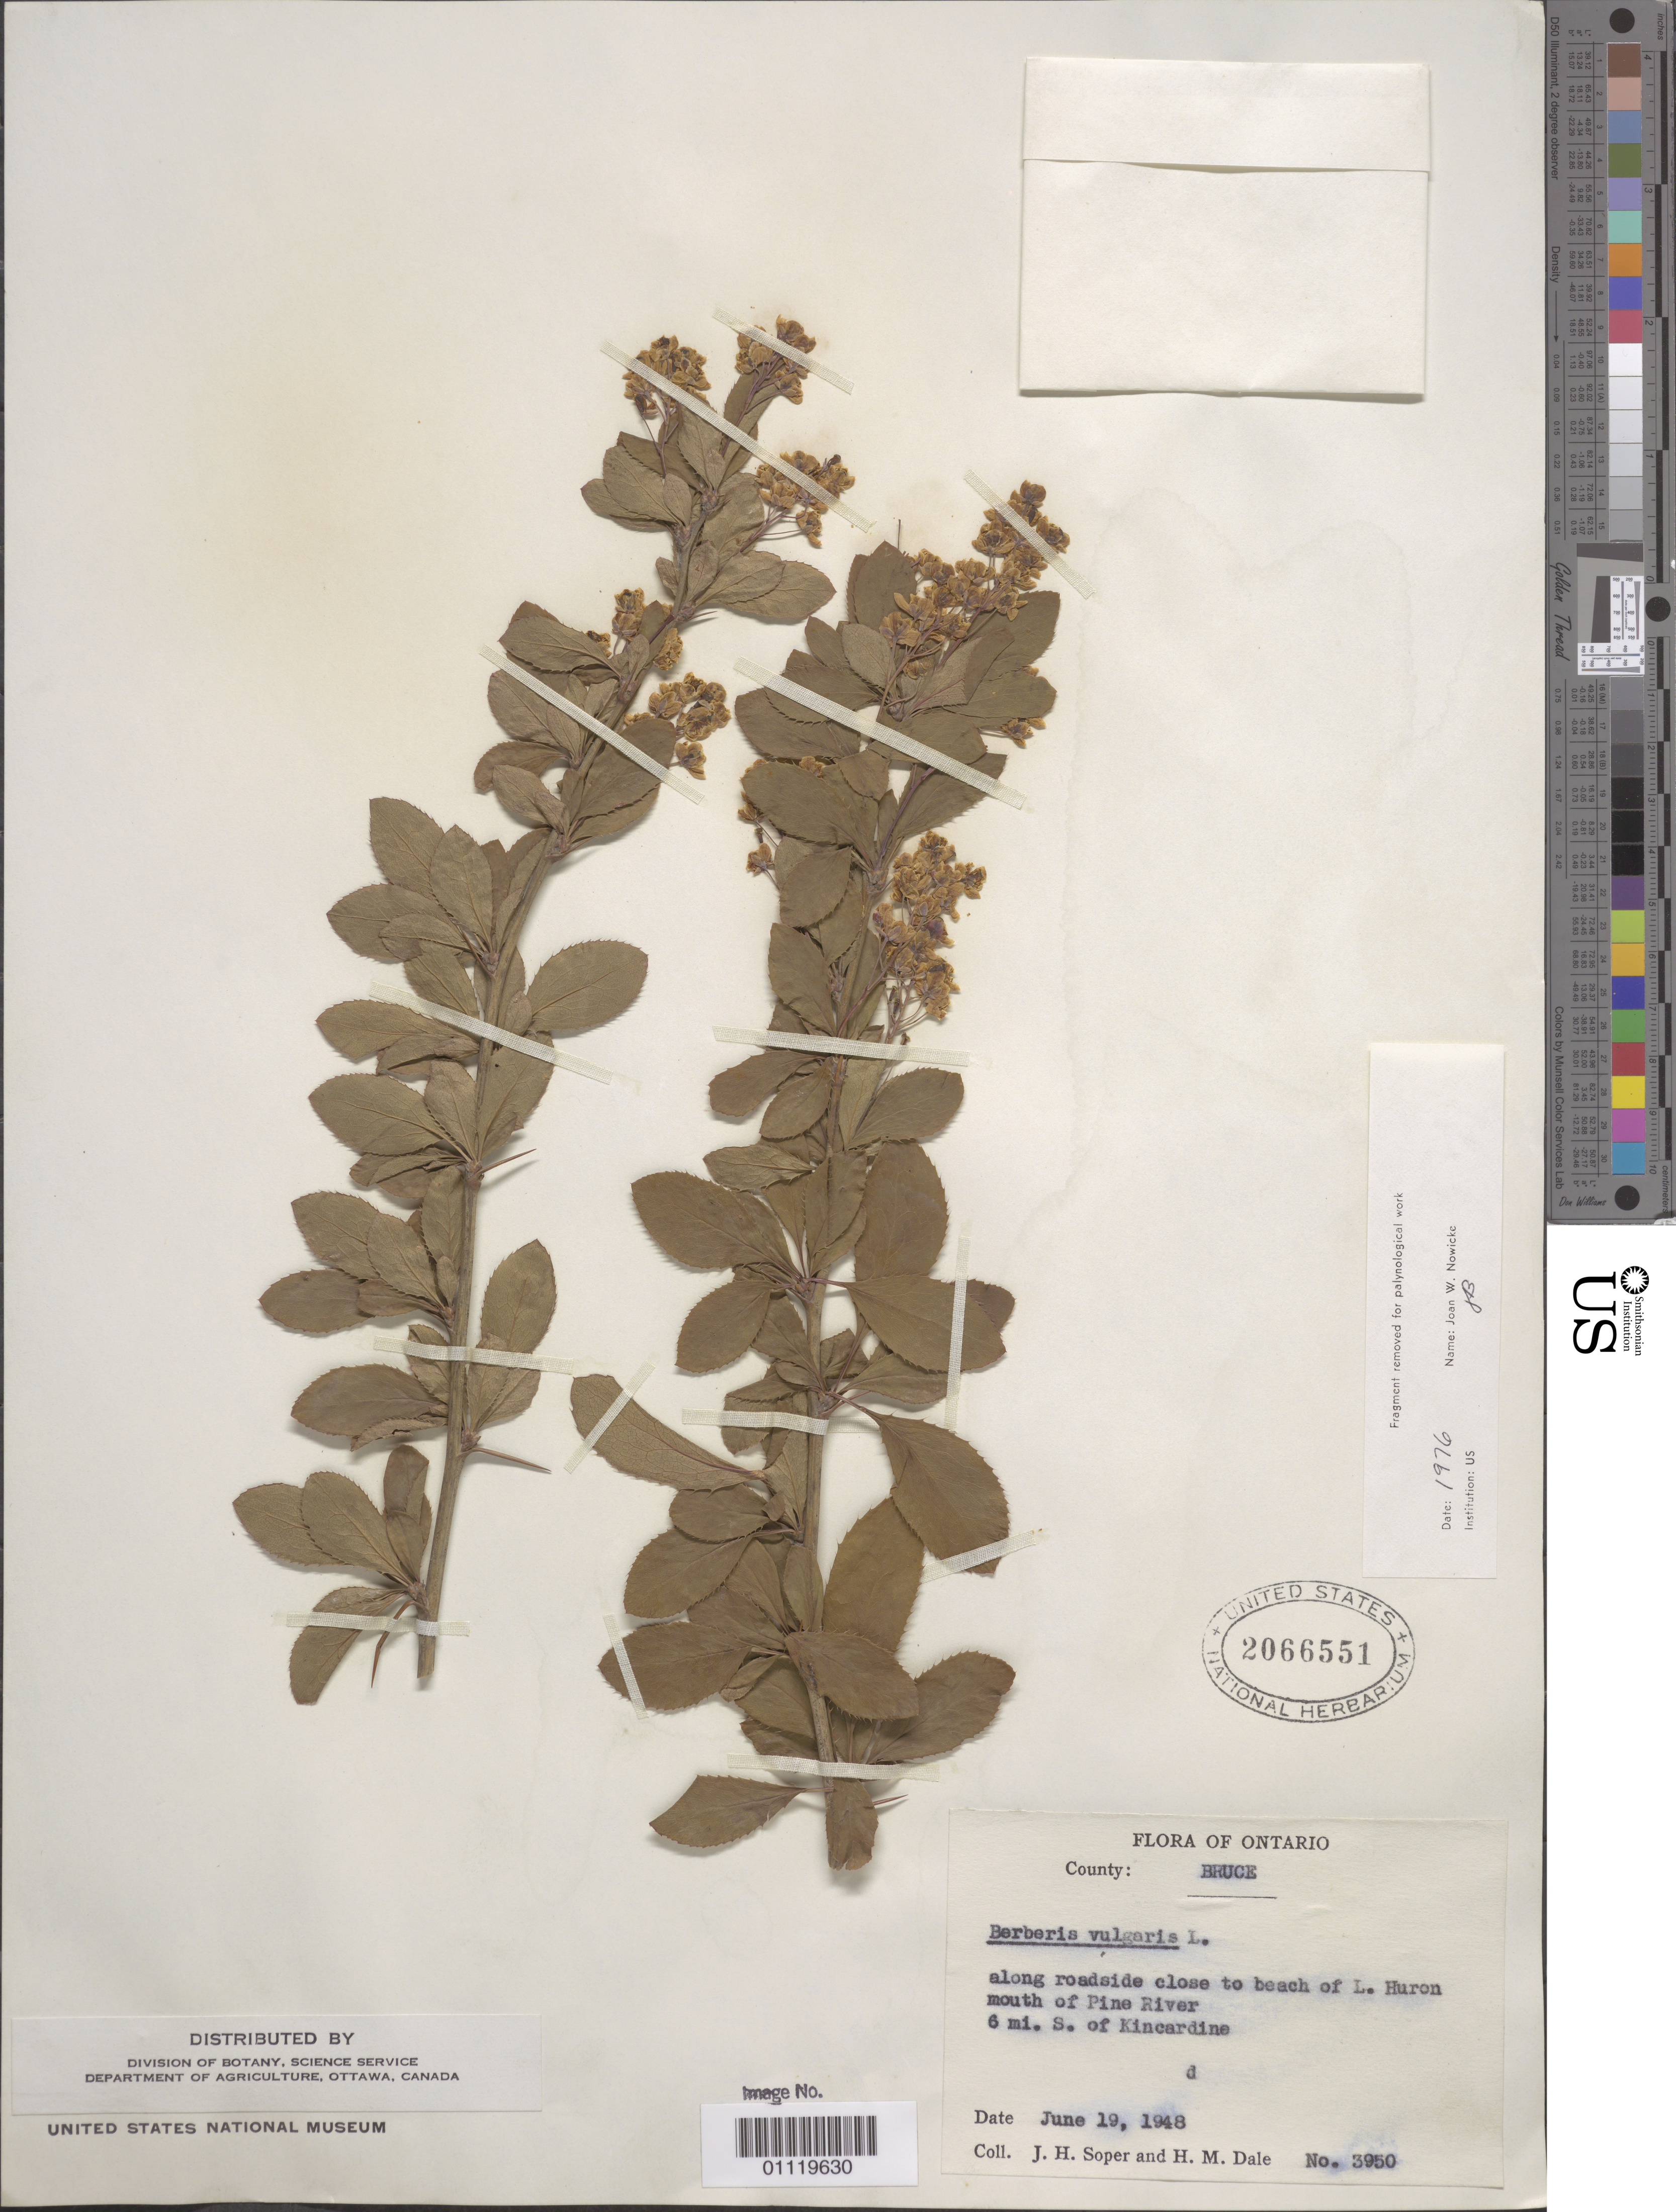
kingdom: Plantae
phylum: Tracheophyta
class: Magnoliopsida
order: Ranunculales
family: Berberidaceae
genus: Berberis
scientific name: Berberis vulgaris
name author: L.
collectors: J. H. Soper & H. M. Dale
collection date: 1948-06-19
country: Canada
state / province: Ontario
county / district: Bruce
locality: Six miles south of Kincardine town, mouth of Pine River, close to beach of Lake Huron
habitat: along roadside close to beach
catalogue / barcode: US 206651